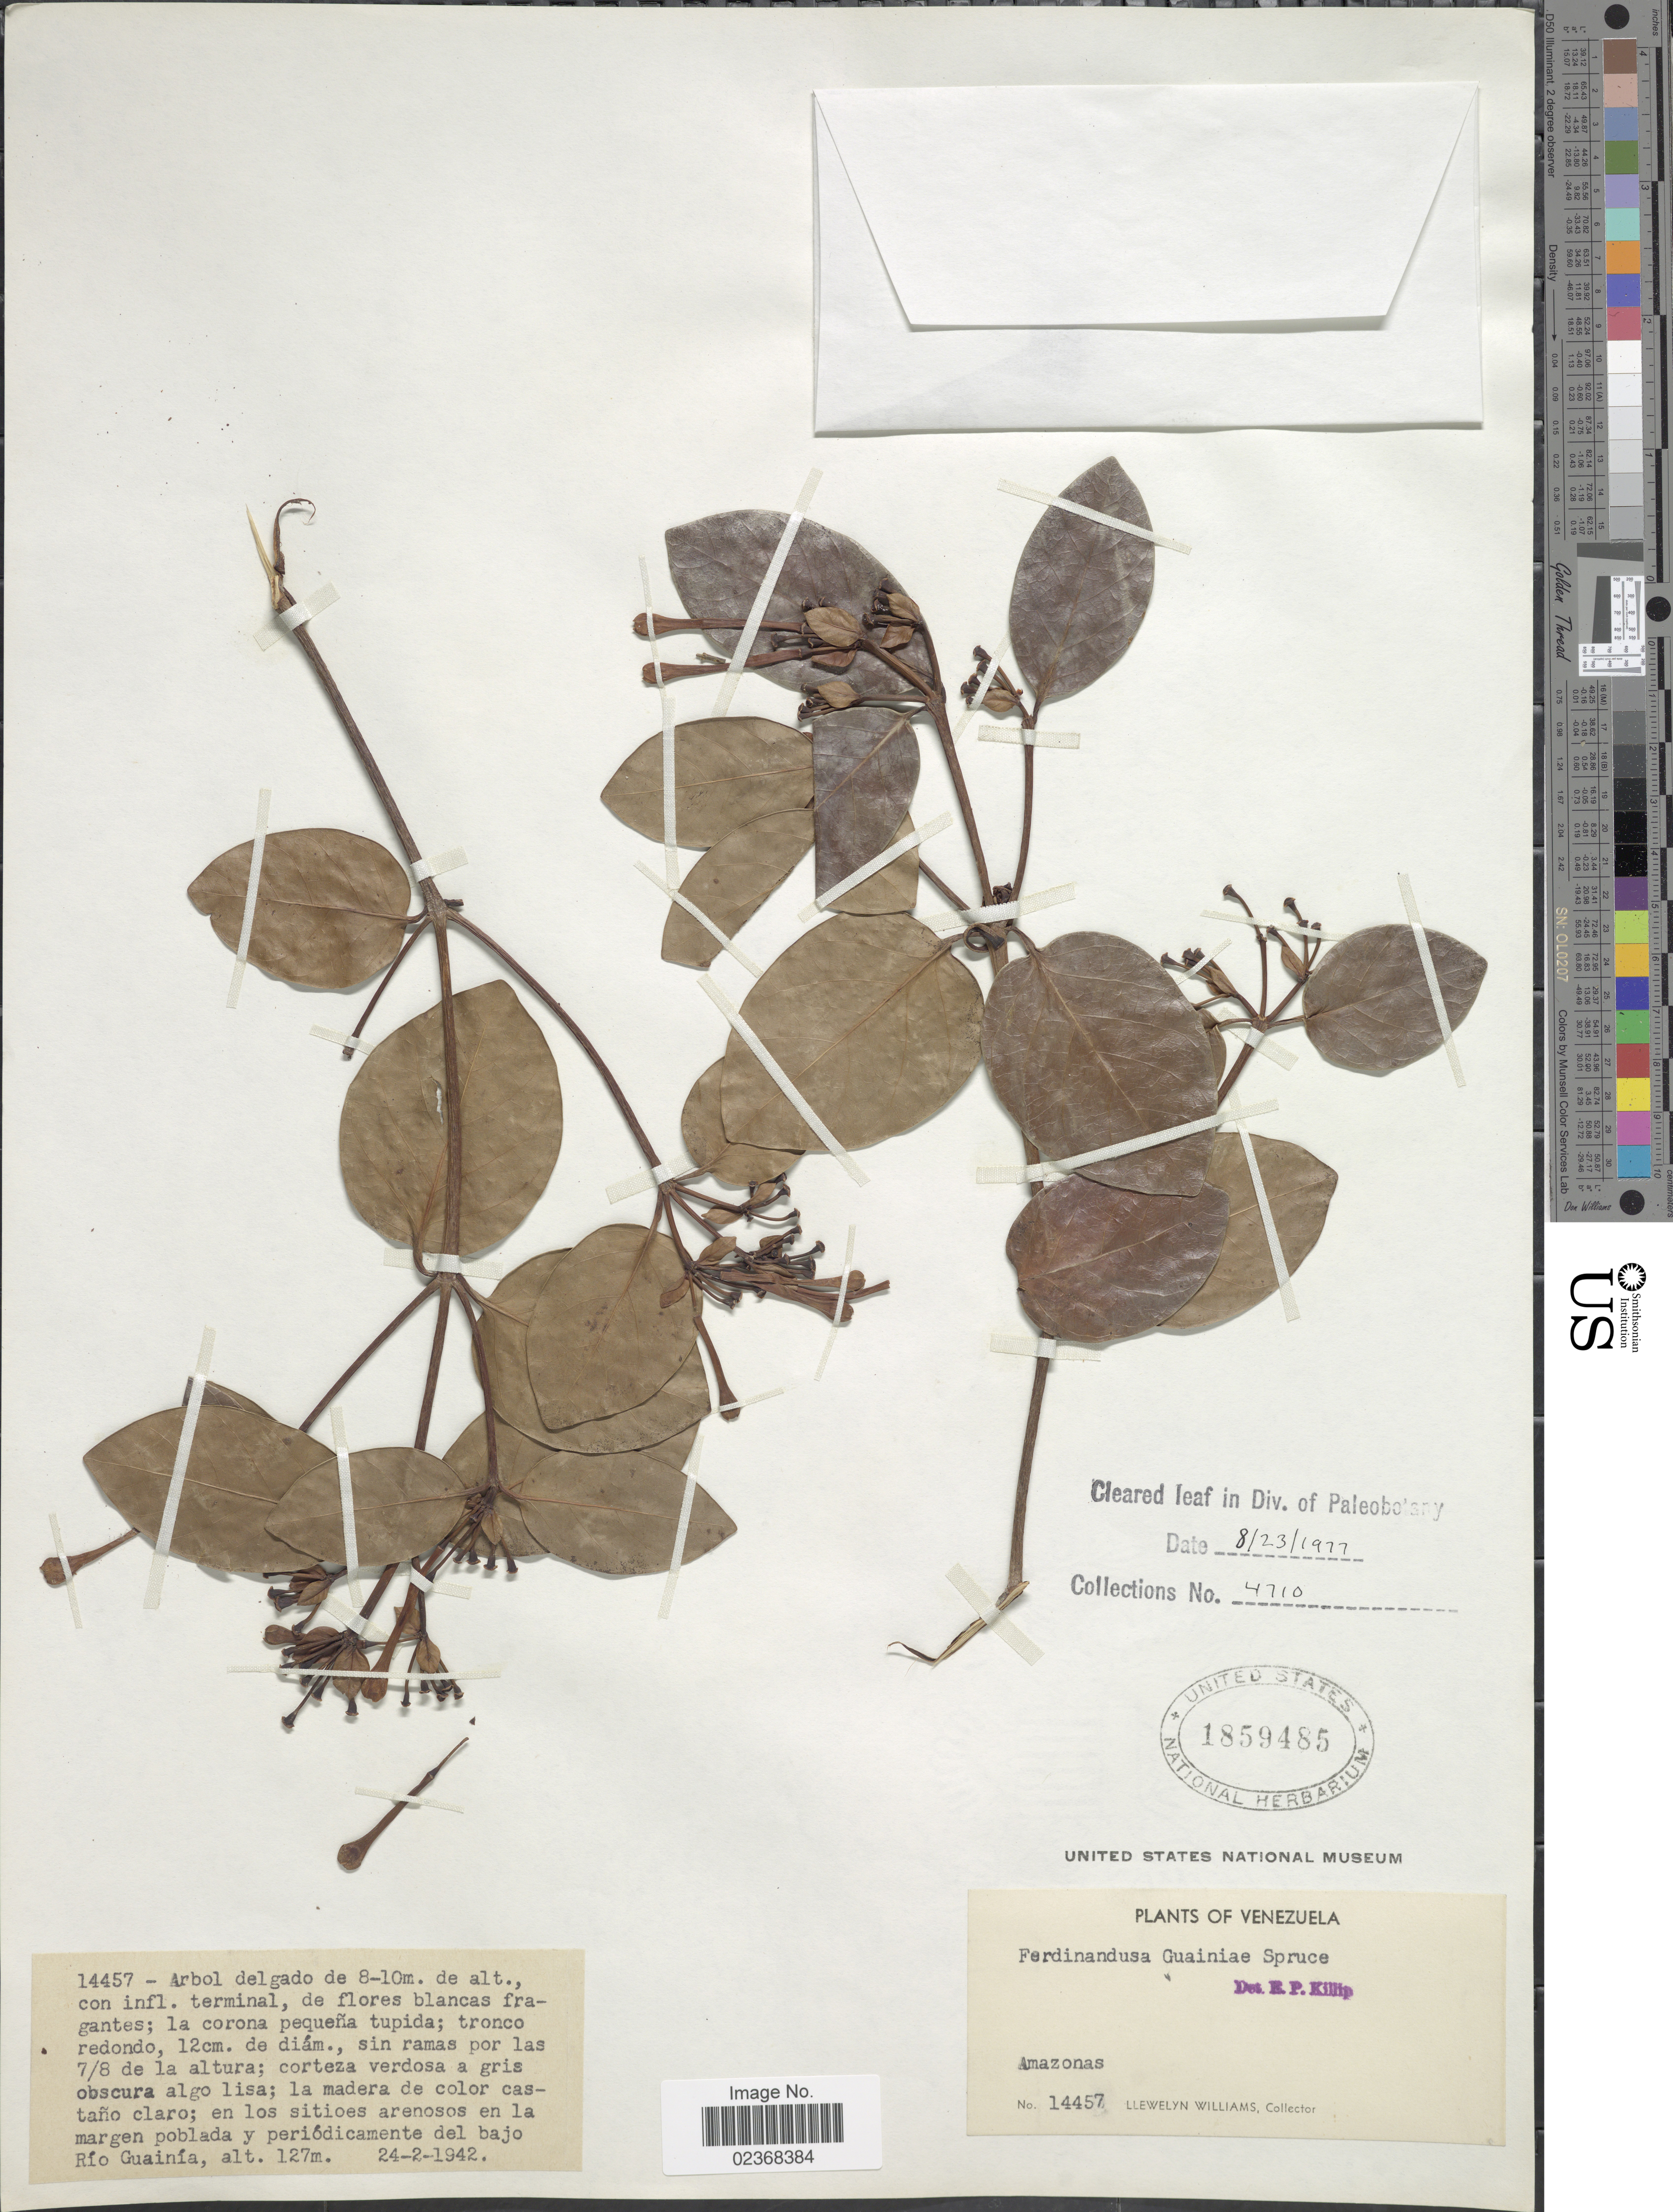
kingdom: Plantae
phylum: Tracheophyta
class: Magnoliopsida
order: Gentianales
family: Rubiaceae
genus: Ferdinandusa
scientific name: Ferdinandusa guainiae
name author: Spruce ex K. Schum.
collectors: Ll. Williams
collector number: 14457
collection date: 1942-02-24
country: Venezuela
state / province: Amazonas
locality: En los sitioes arenosos en la margen poblada y periodicamente del bajo Rio Guainia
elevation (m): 127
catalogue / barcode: US 1859485